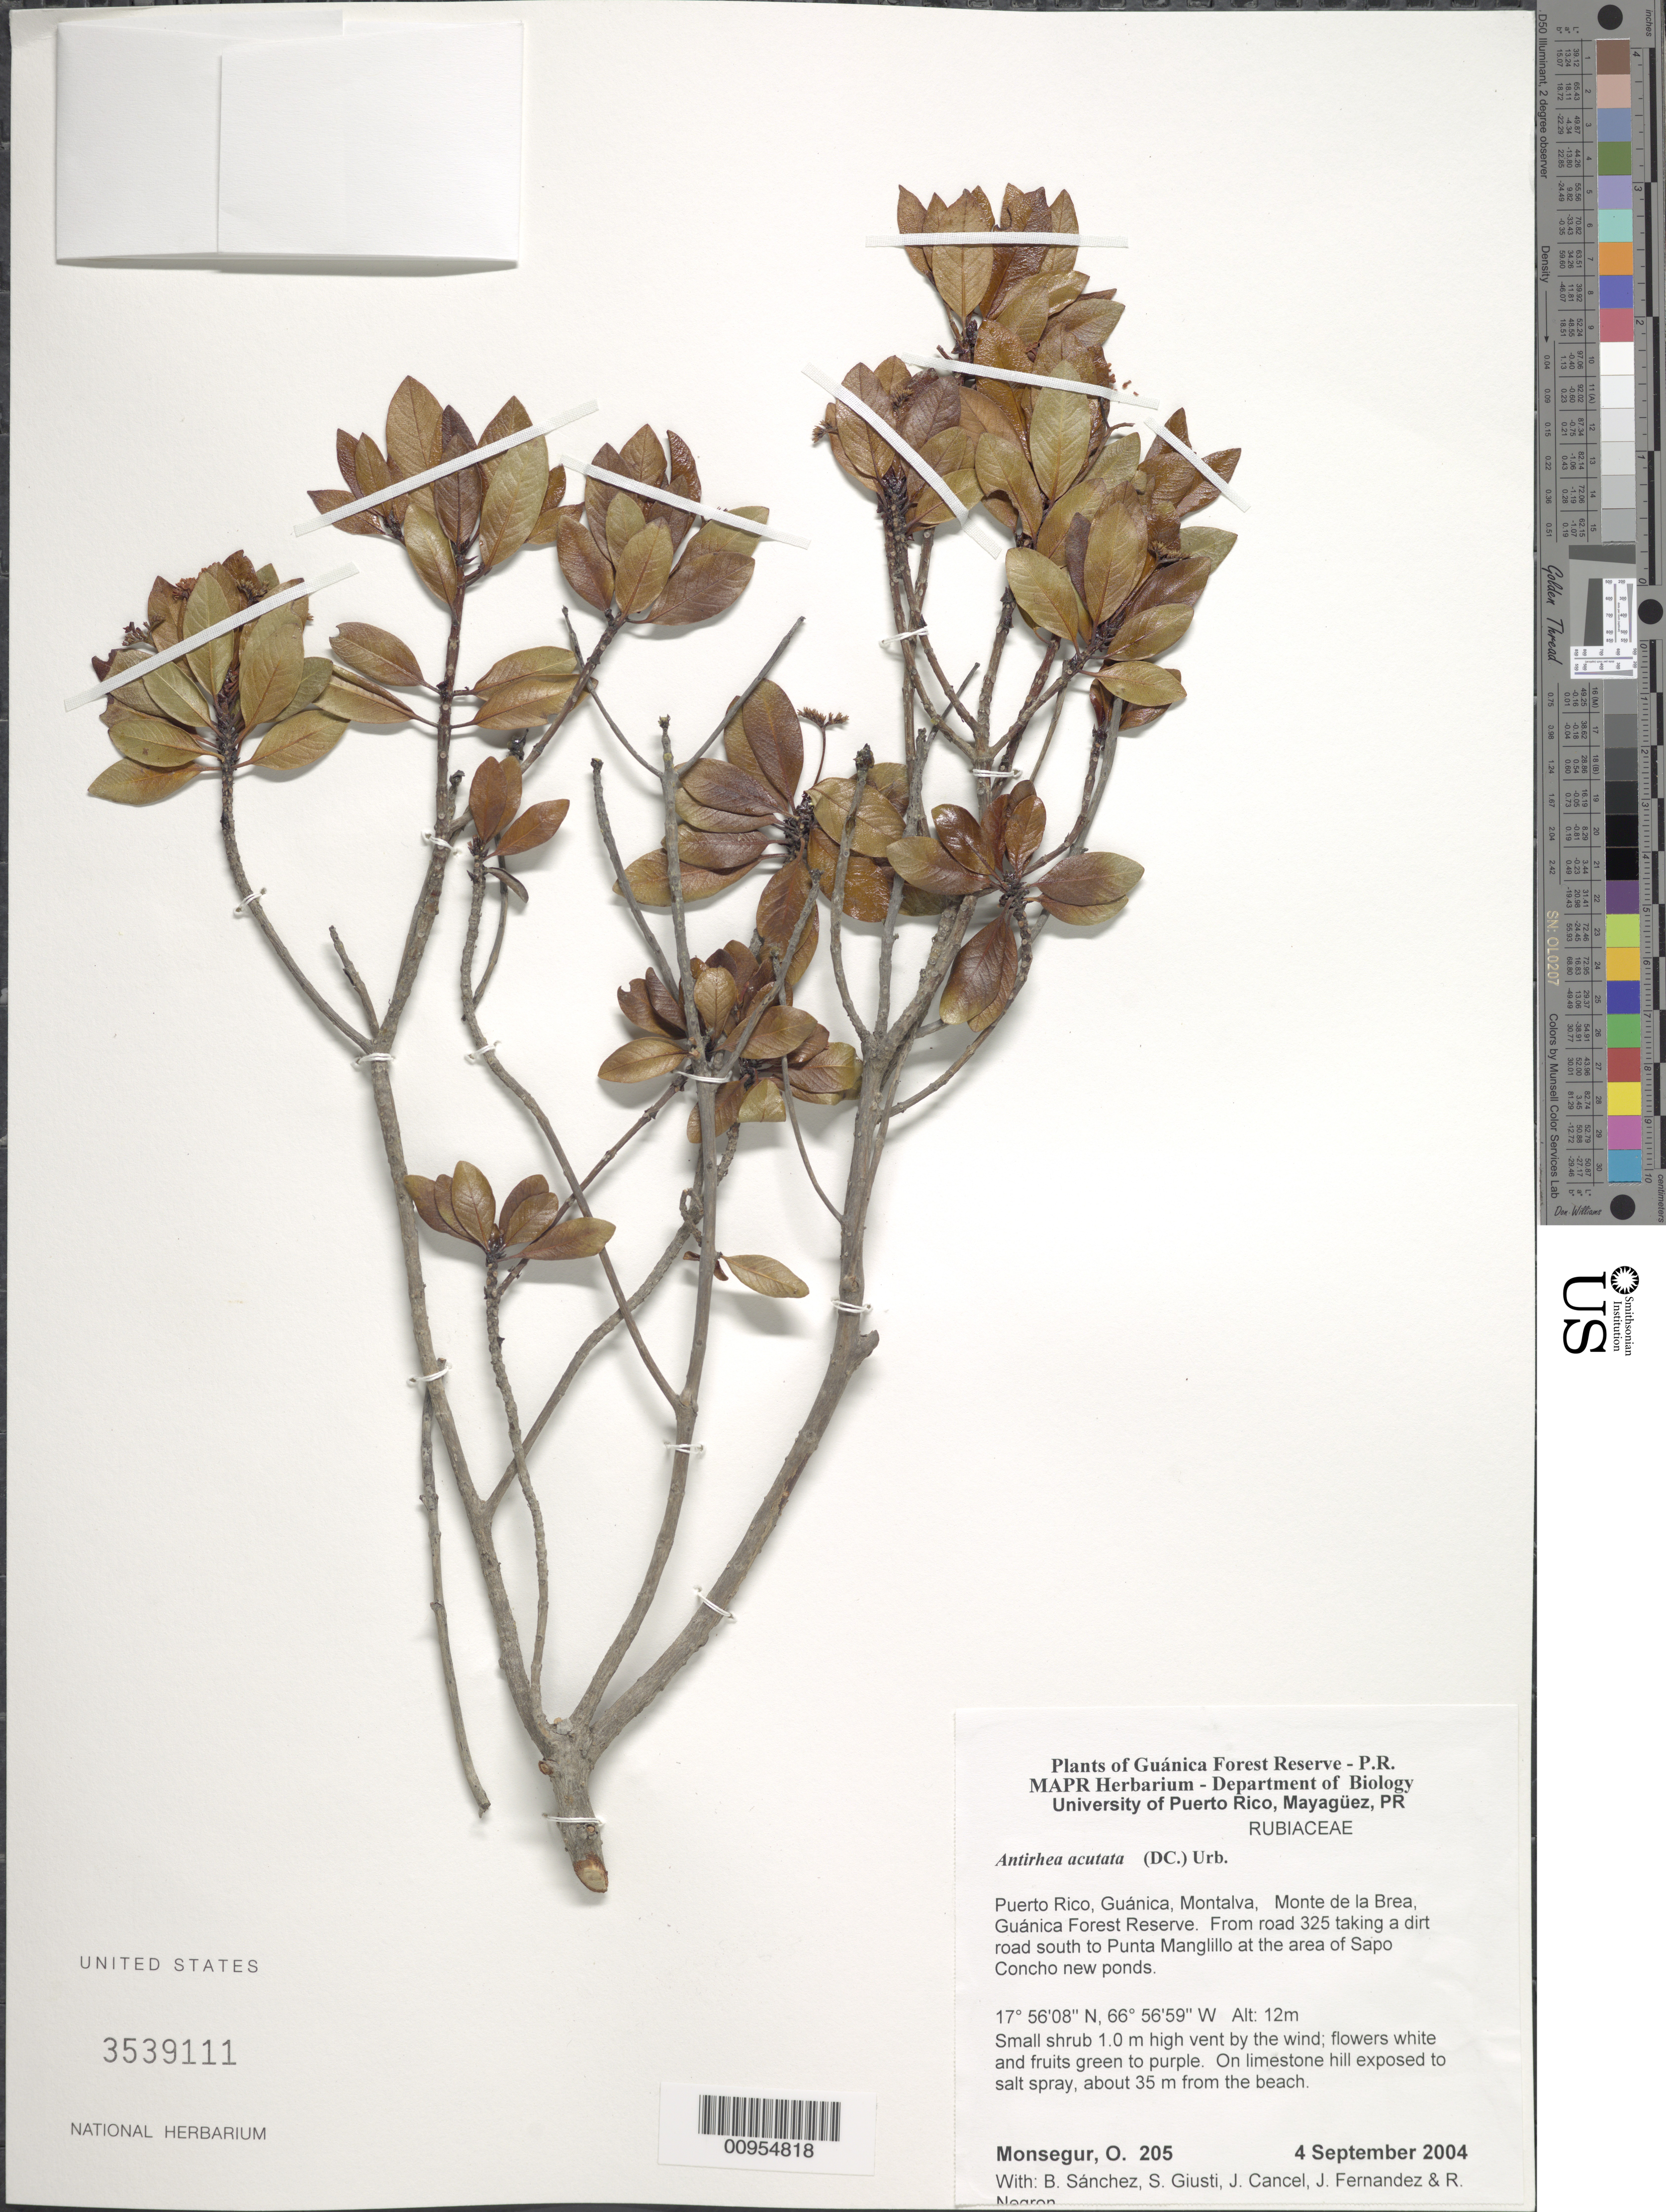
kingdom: Plantae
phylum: Tracheophyta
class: Magnoliopsida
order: Gentianales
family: Rubiaceae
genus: Stenostomum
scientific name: Stenostomum acutatum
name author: DC.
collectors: O. Monsegur, B. Sánchez, S. Giusti, J. Cancel, J. Fernández & R. Negrón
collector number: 205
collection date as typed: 04 Sep 2004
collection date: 2004-09-04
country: Puerto Rico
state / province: Guánica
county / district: Montalva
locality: Guánica Forest Reserve. Monte de la Brea, from road 325 taking a dirt road south to Punta Manglillo at the area of Sapo Concho new ponds.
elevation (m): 12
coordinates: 17.56081, 66.56594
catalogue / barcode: US 3539111